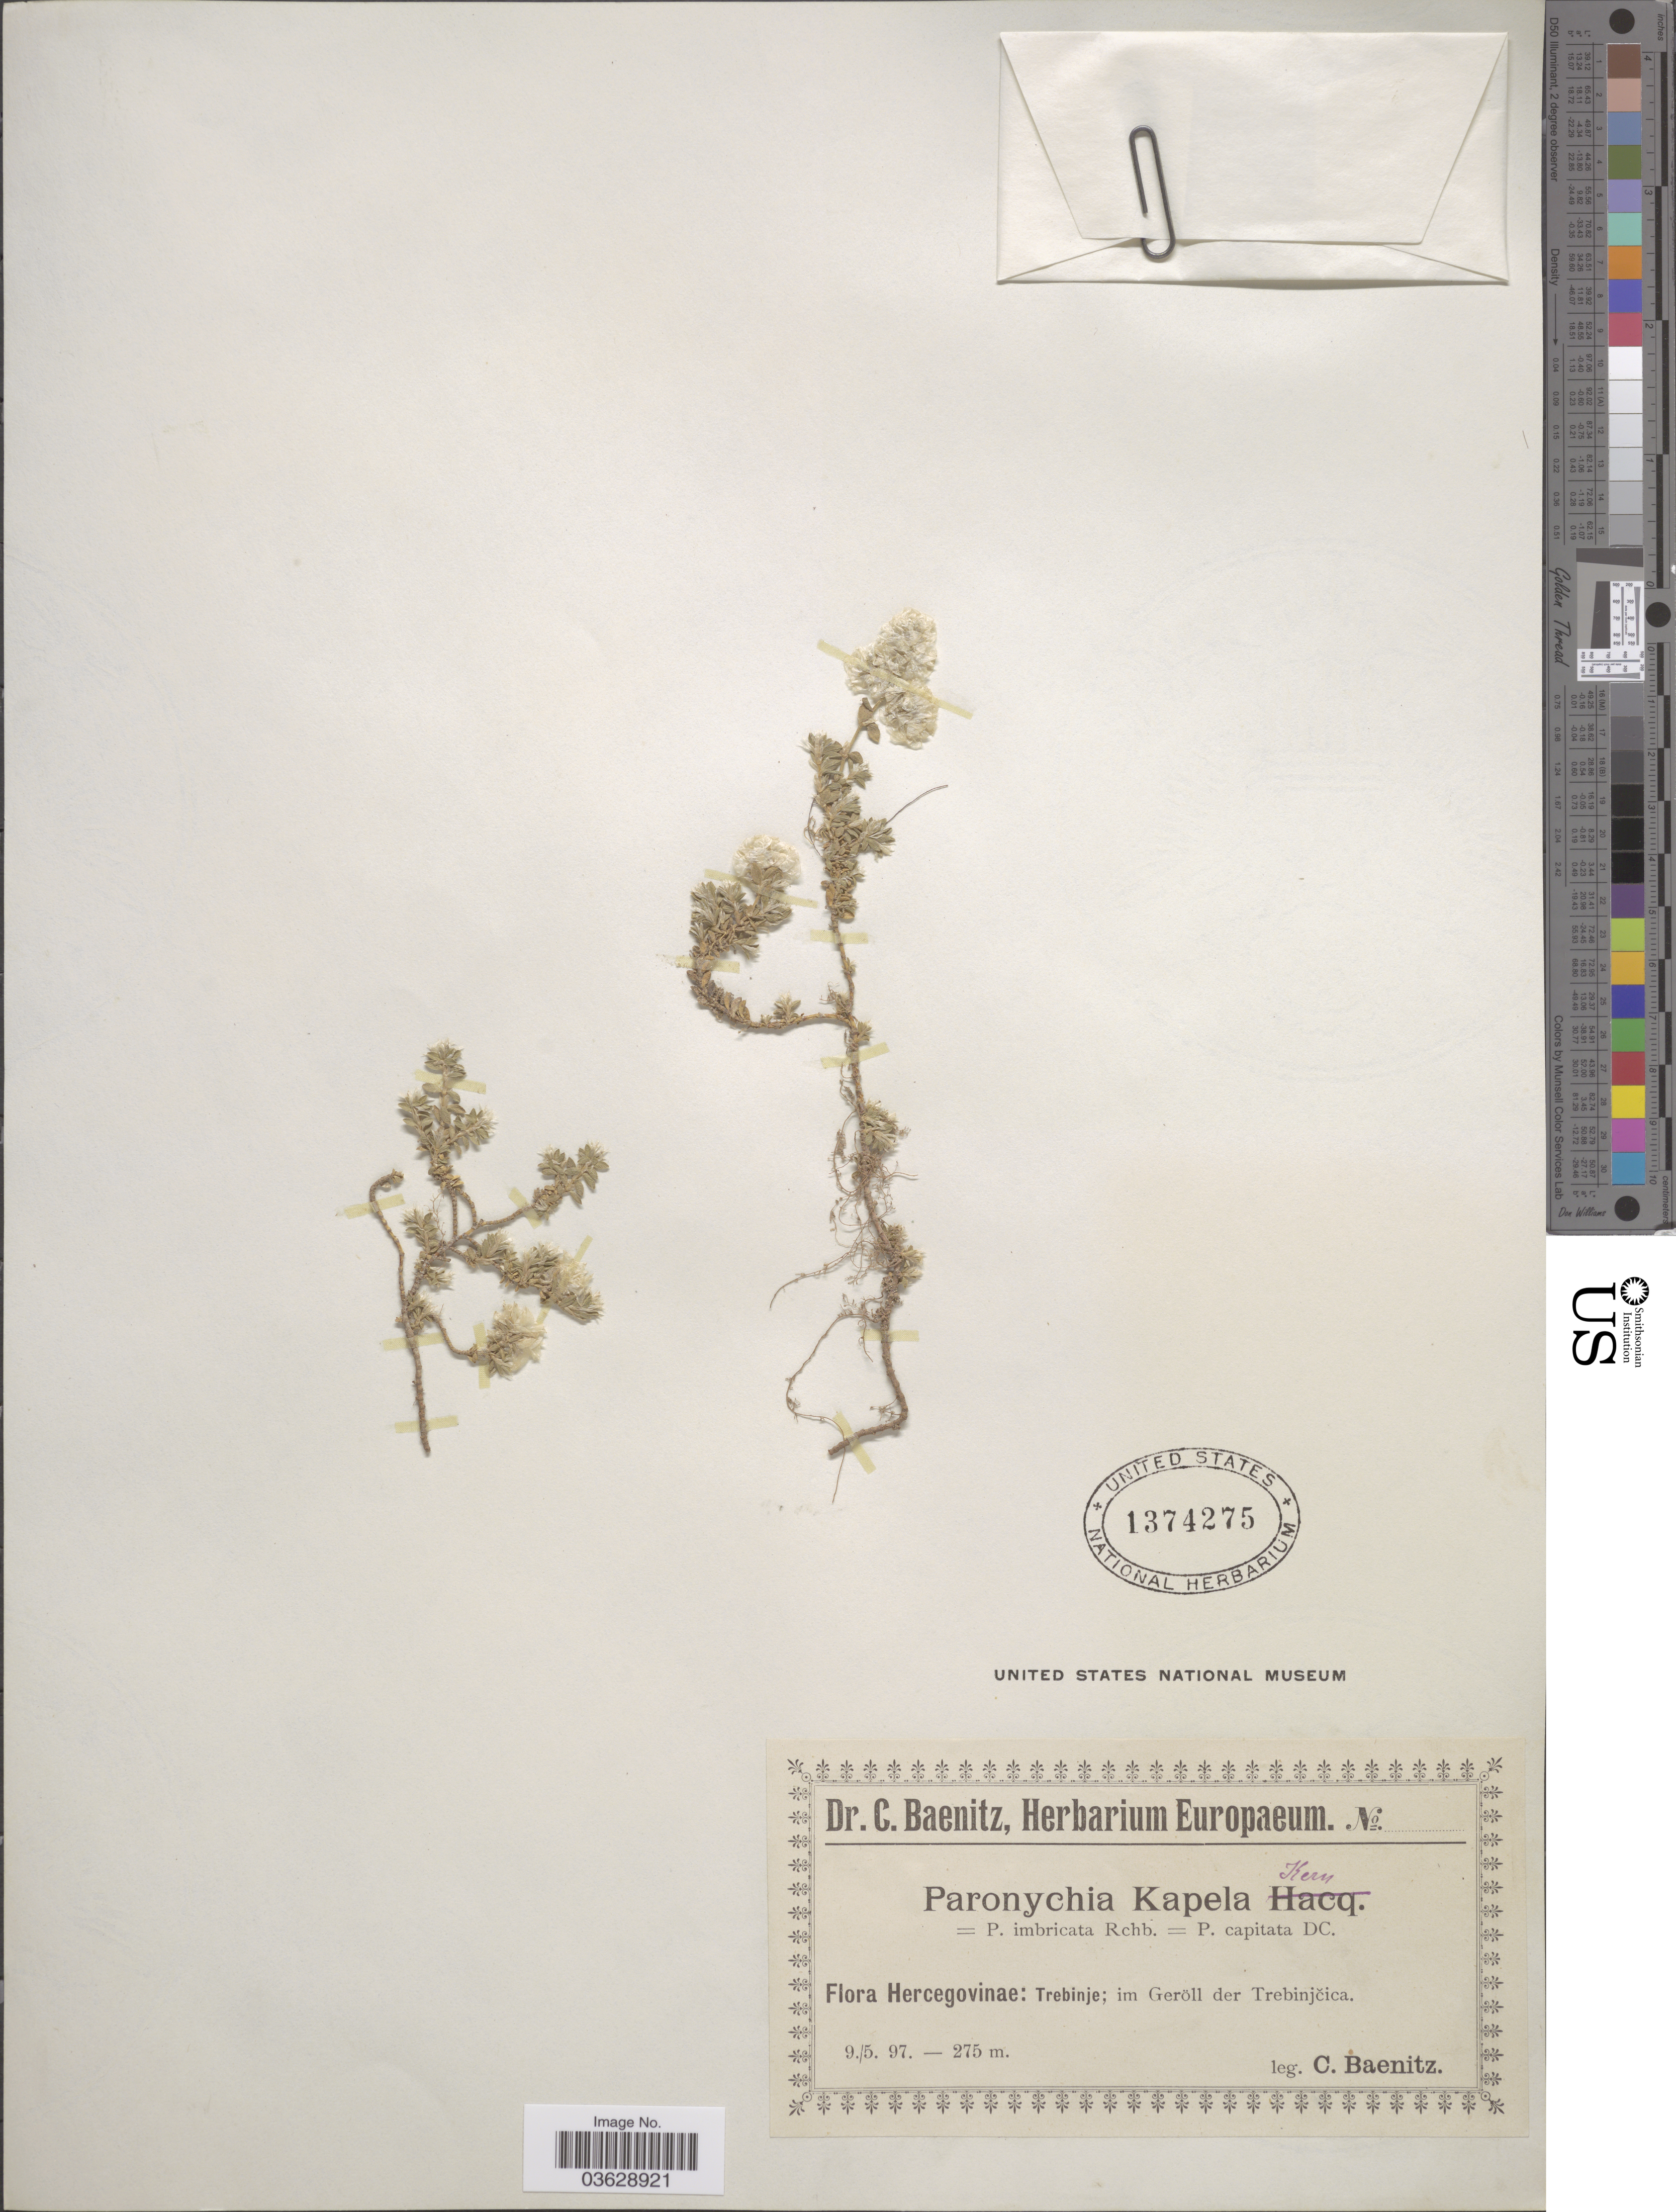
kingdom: Plantae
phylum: Tracheophyta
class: Magnoliopsida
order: Caryophyllales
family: Caryophyllaceae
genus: Paronychia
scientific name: Paronychia kapela subsp. kapela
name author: (Hacq.) A. Kern.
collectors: C. G. Baenitz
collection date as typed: Transcribed d/m/y: 9/5/97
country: Bosnia and Herzegovina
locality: Hercegovinae: Trebinje; im Geröll der Trebinjčica.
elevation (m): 275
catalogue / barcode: US 1374275